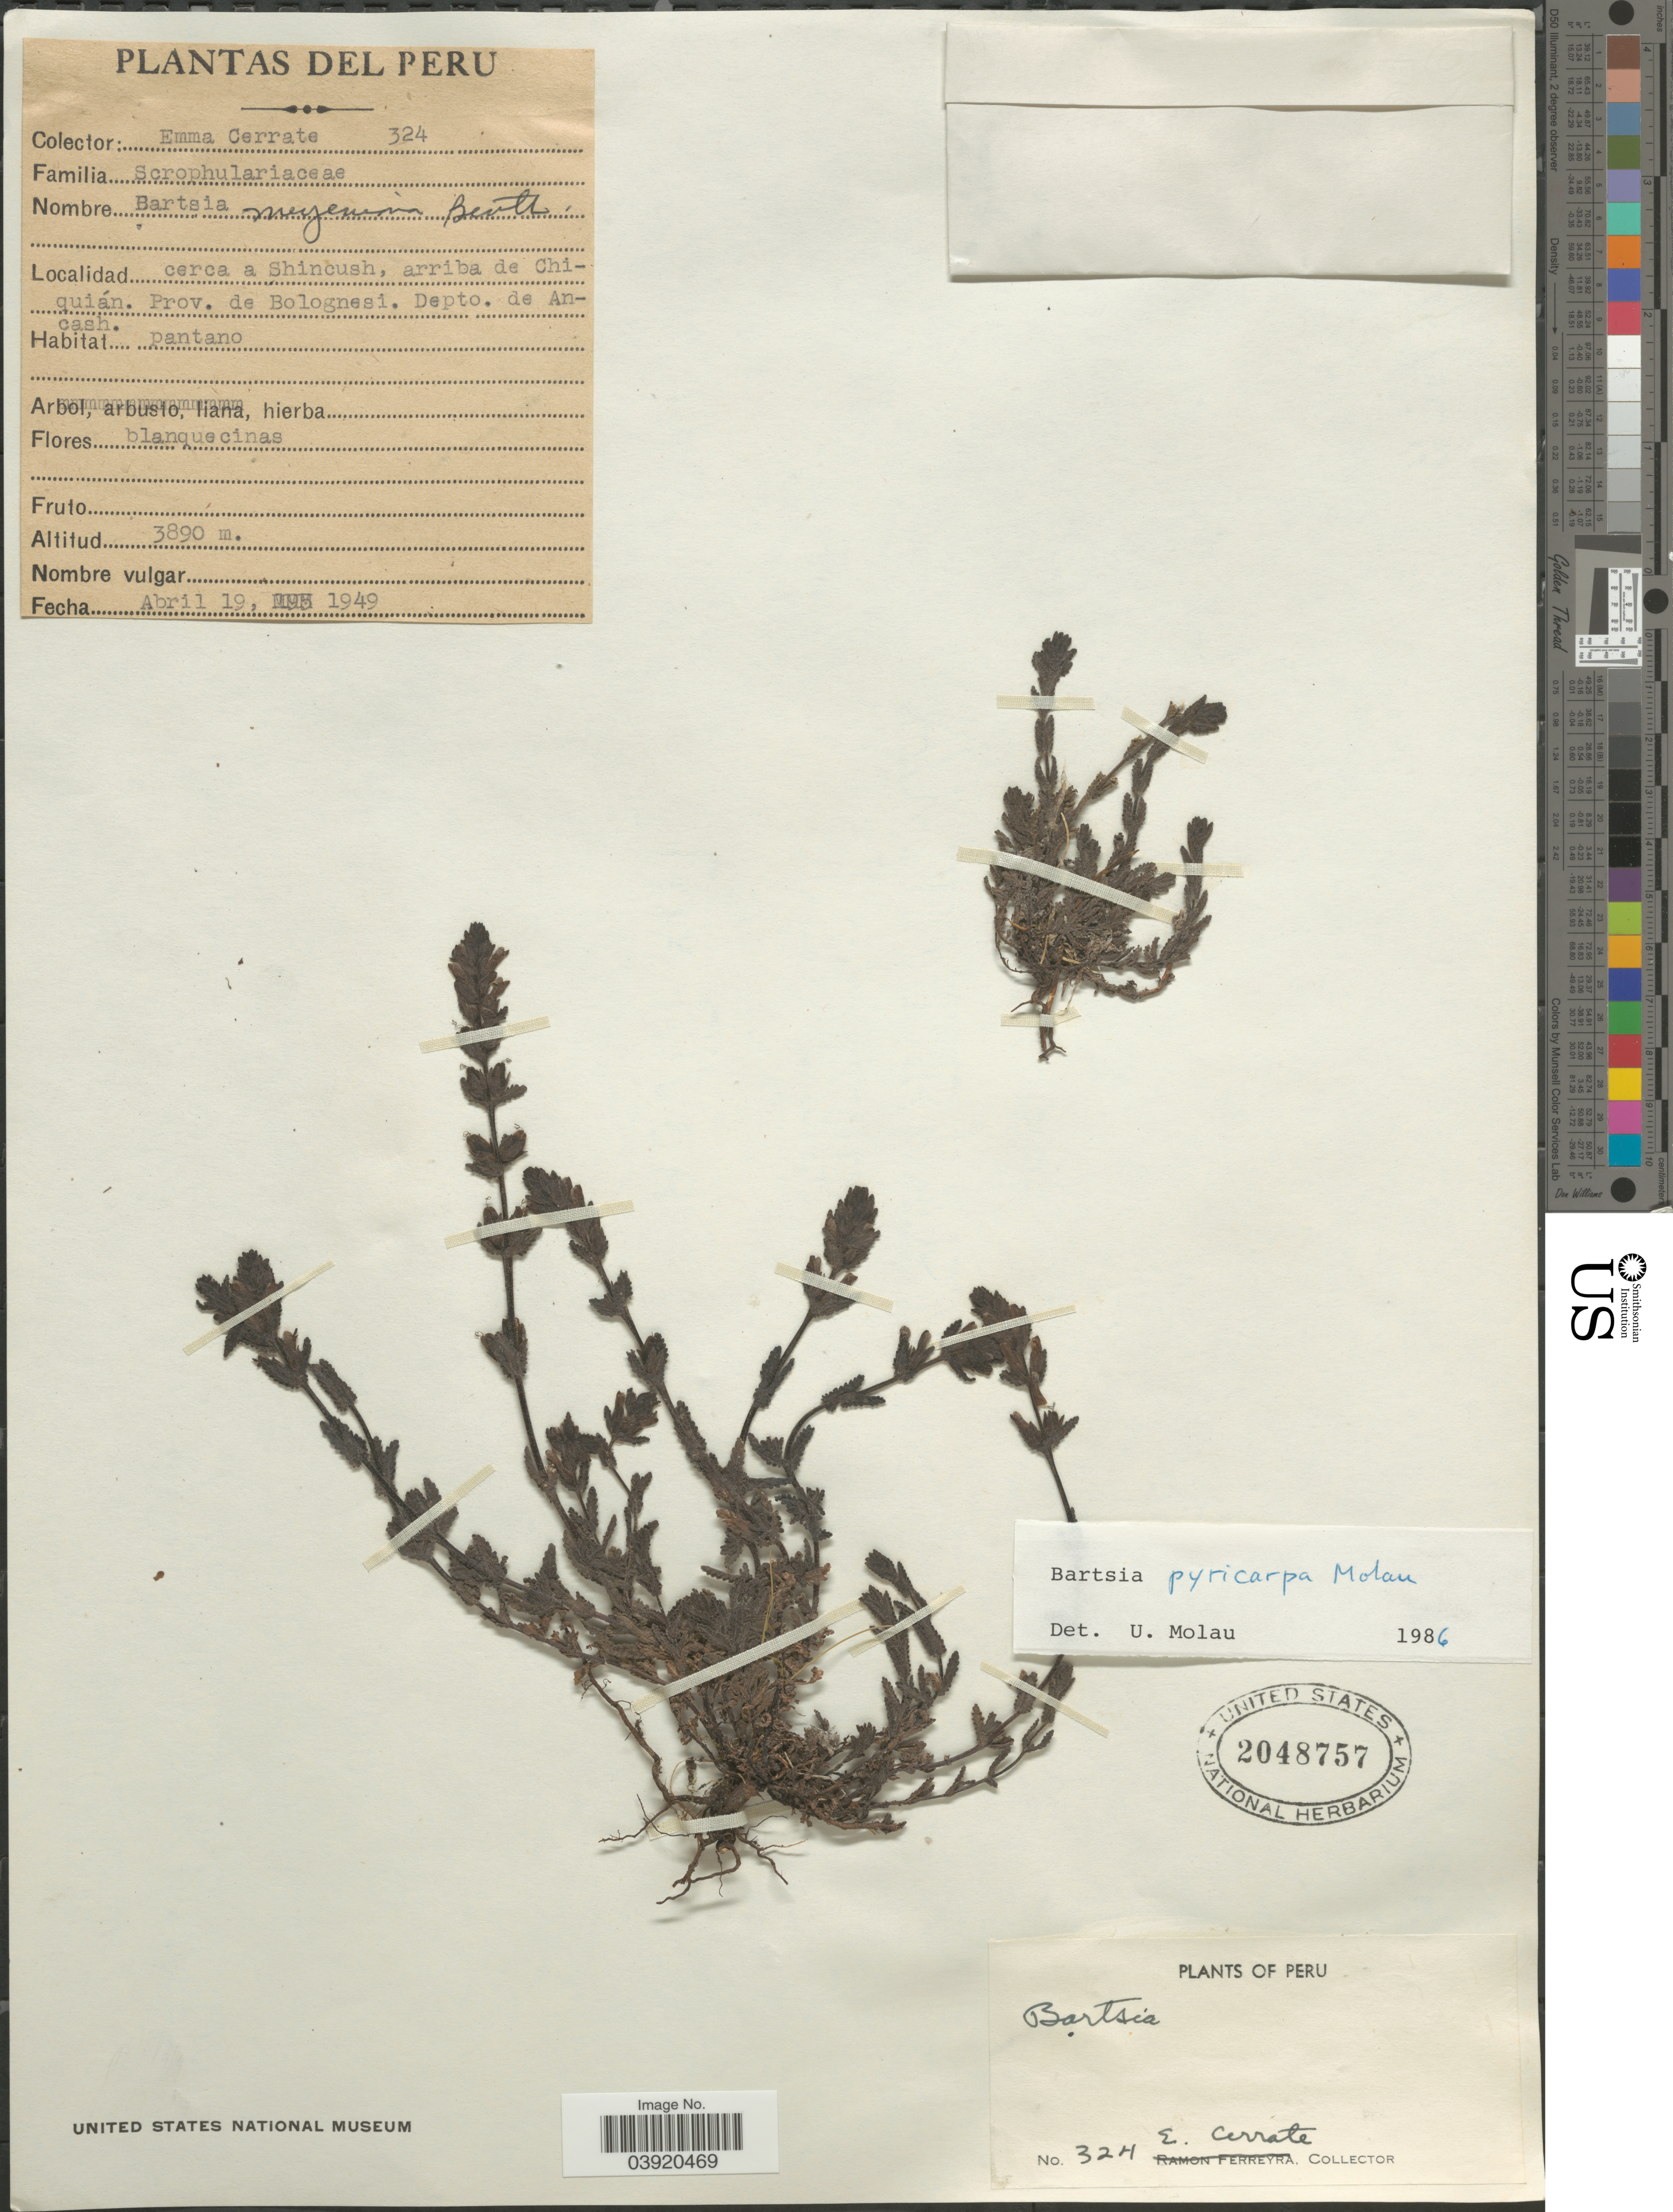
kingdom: Plantae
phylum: Tracheophyta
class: Magnoliopsida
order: Lamiales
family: Orobanchaceae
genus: Bartsia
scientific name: Bartsia pyricarpa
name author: Molau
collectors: E. Cerrate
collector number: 324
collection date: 1949-04-19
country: Peru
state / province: Ancash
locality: Cerca de Shincush, arriba de Chiquián, Prov. de Bolognesi. Depto. de Ancash.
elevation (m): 3890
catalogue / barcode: US 2048757